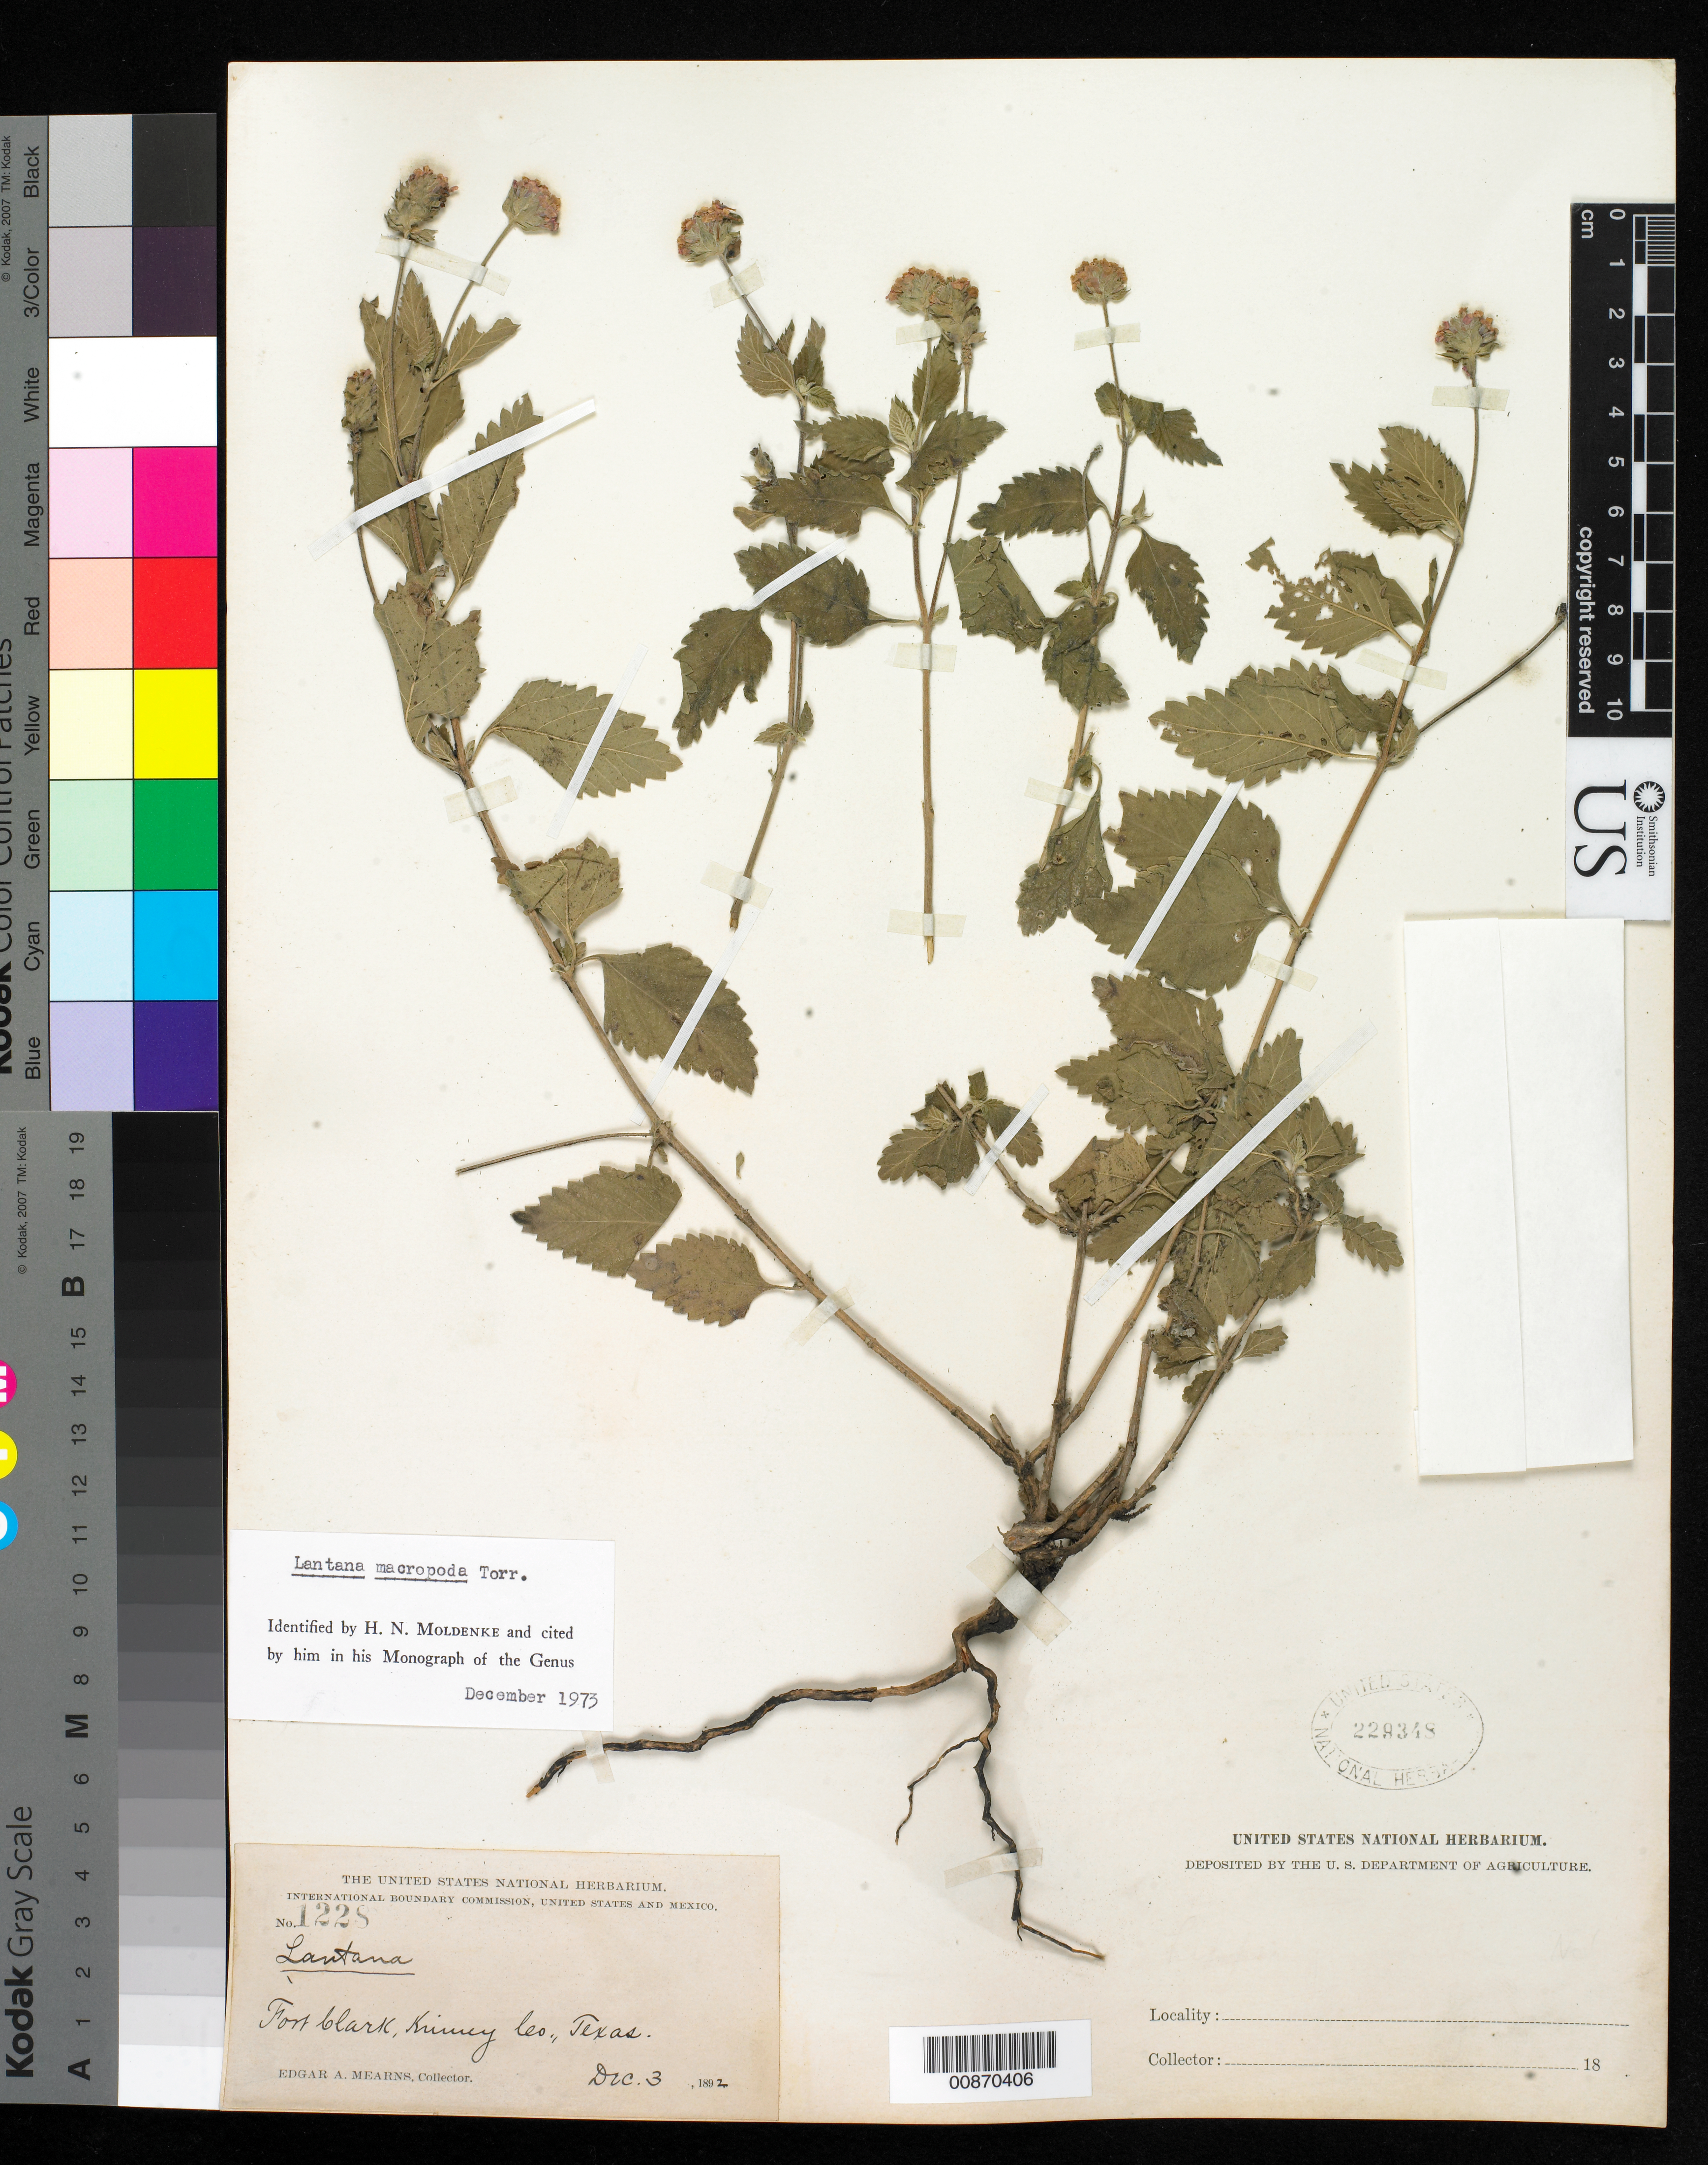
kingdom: Plantae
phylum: Tracheophyta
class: Magnoliopsida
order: Lamiales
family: Verbenaceae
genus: Lantana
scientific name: Lantana macropoda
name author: Torr.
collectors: E. A. Mearns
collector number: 1228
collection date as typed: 03 Dec 1892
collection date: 1892-12-03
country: United States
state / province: Texas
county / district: Kinney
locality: Fort Clark, Kinney County, Texas.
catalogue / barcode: US 229348